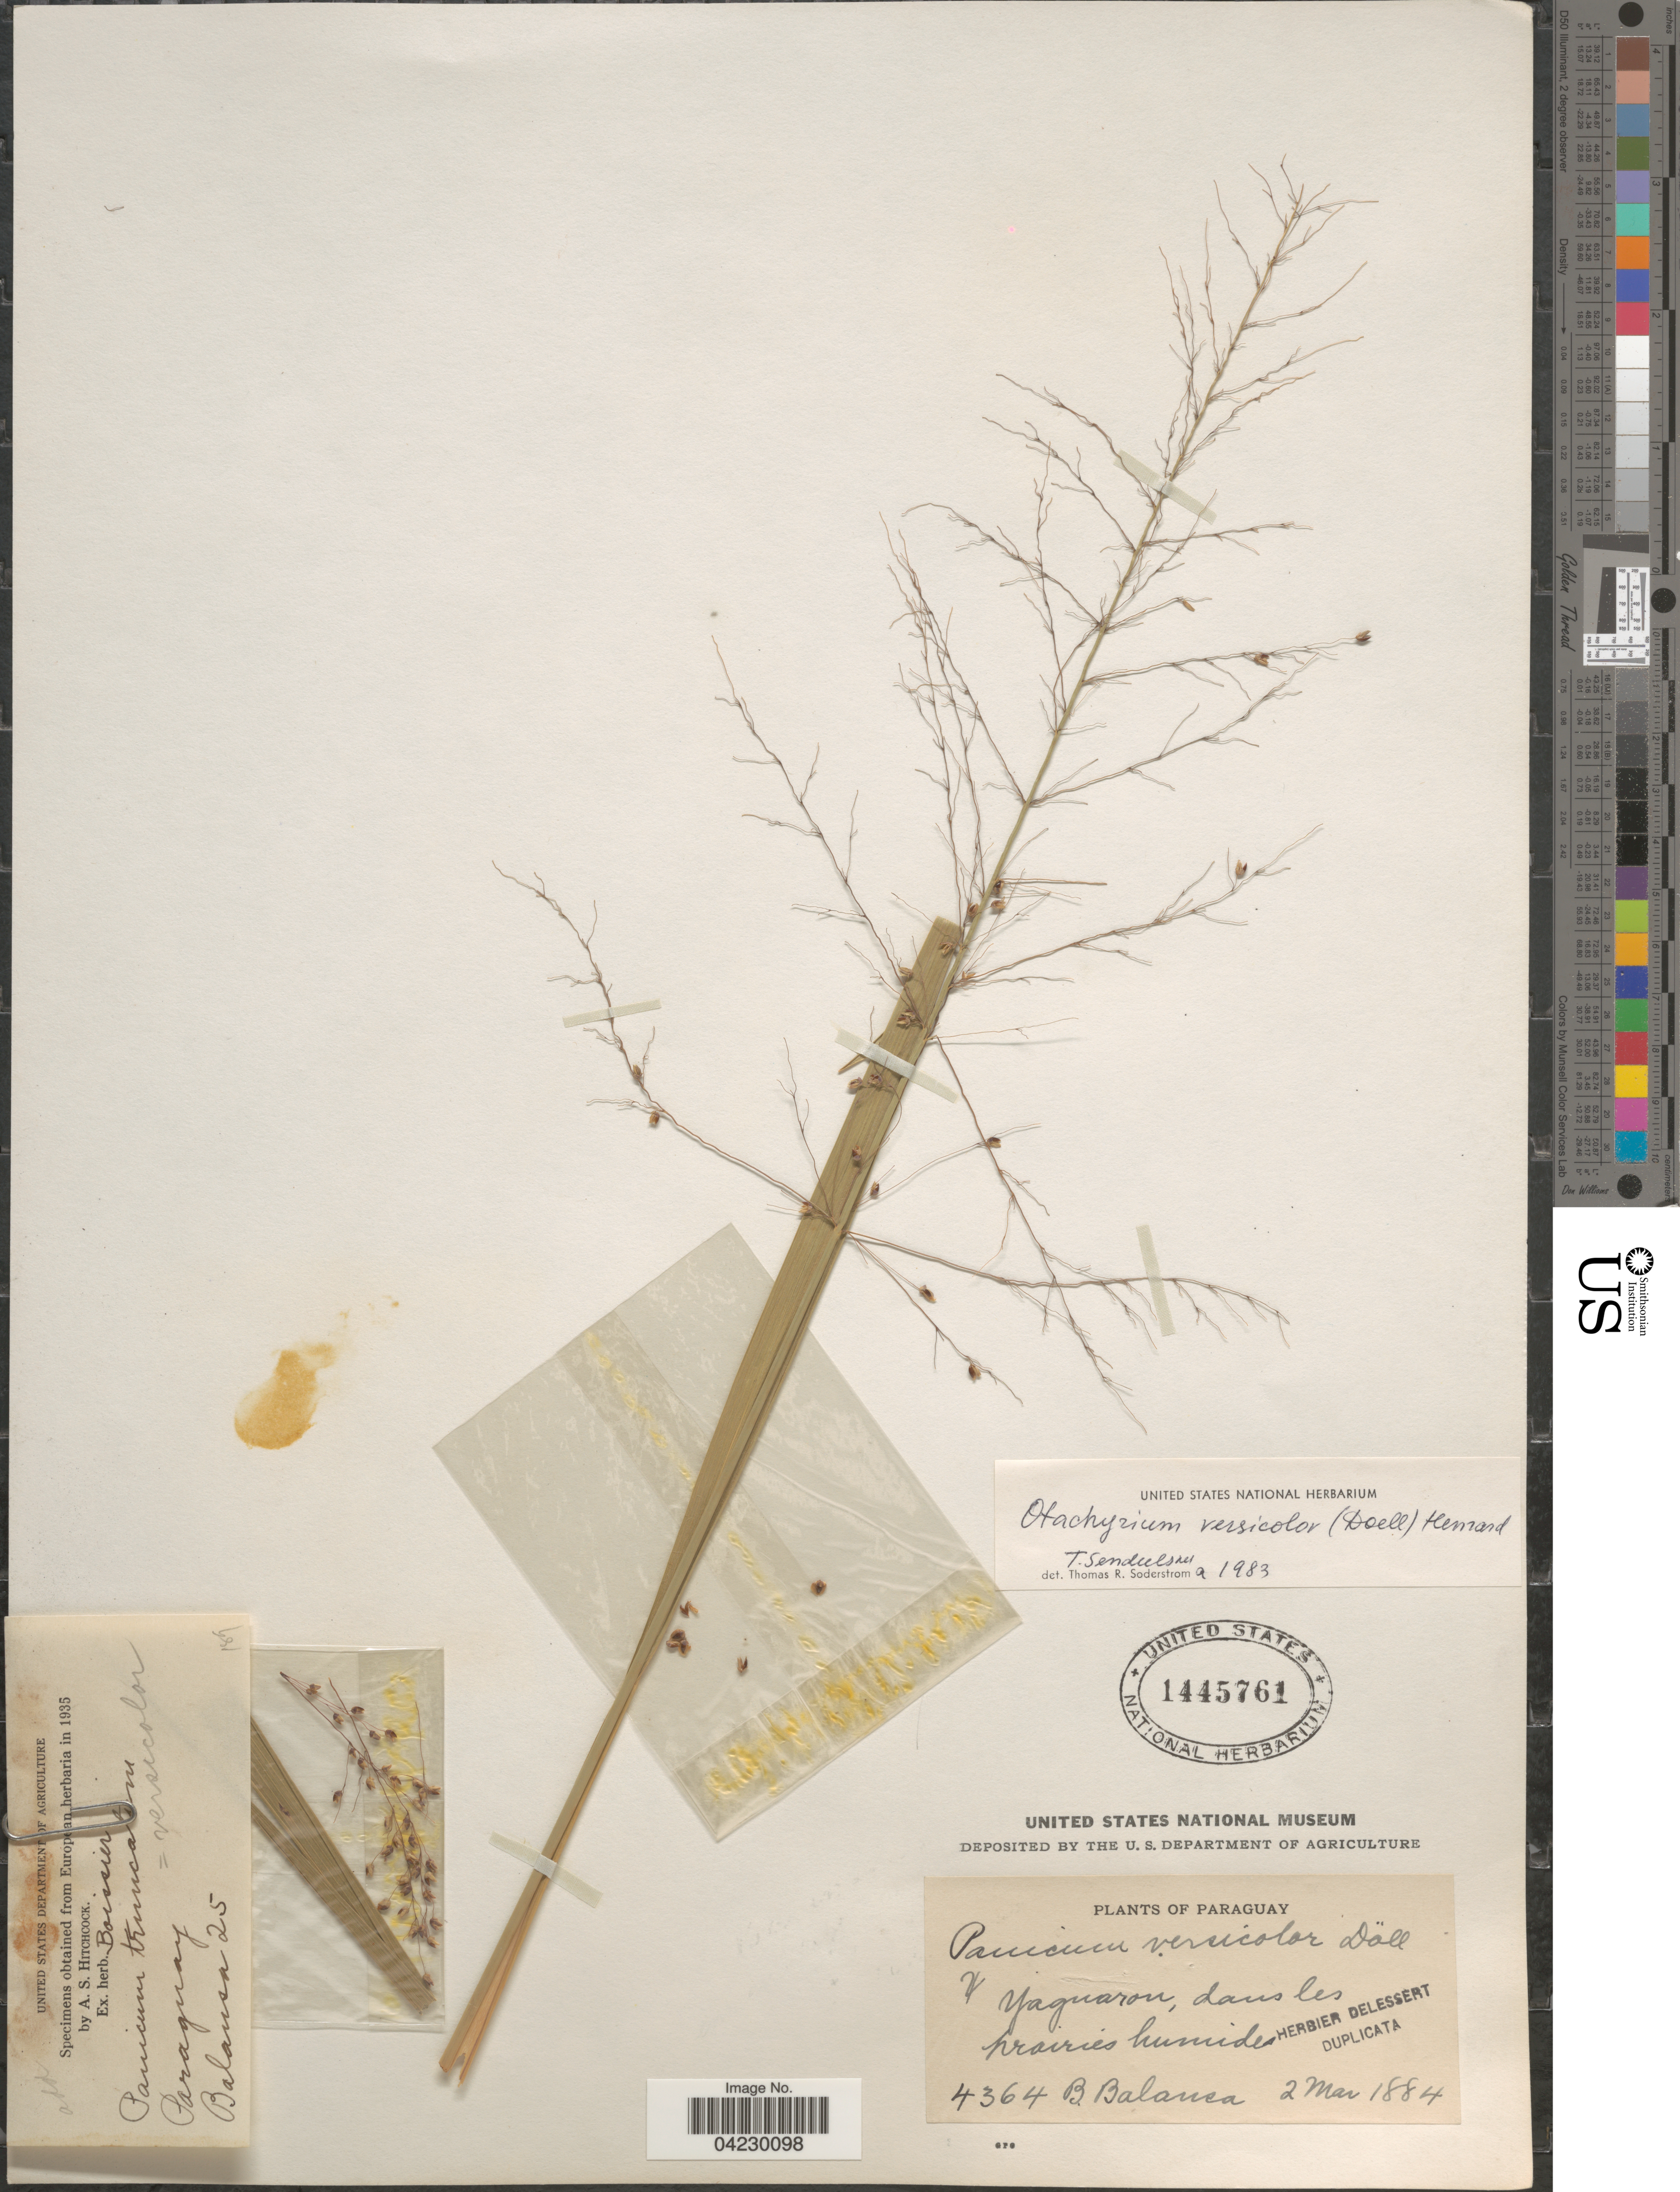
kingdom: Plantae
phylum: Tracheophyta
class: Liliopsida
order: Poales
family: Poaceae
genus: Otachyrium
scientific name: Otachyrium versicolor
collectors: B. Balansa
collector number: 4364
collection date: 1884-03-02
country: Paraguay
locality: Yaguaron, dans les prairies humides.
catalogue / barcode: US 1445761-2